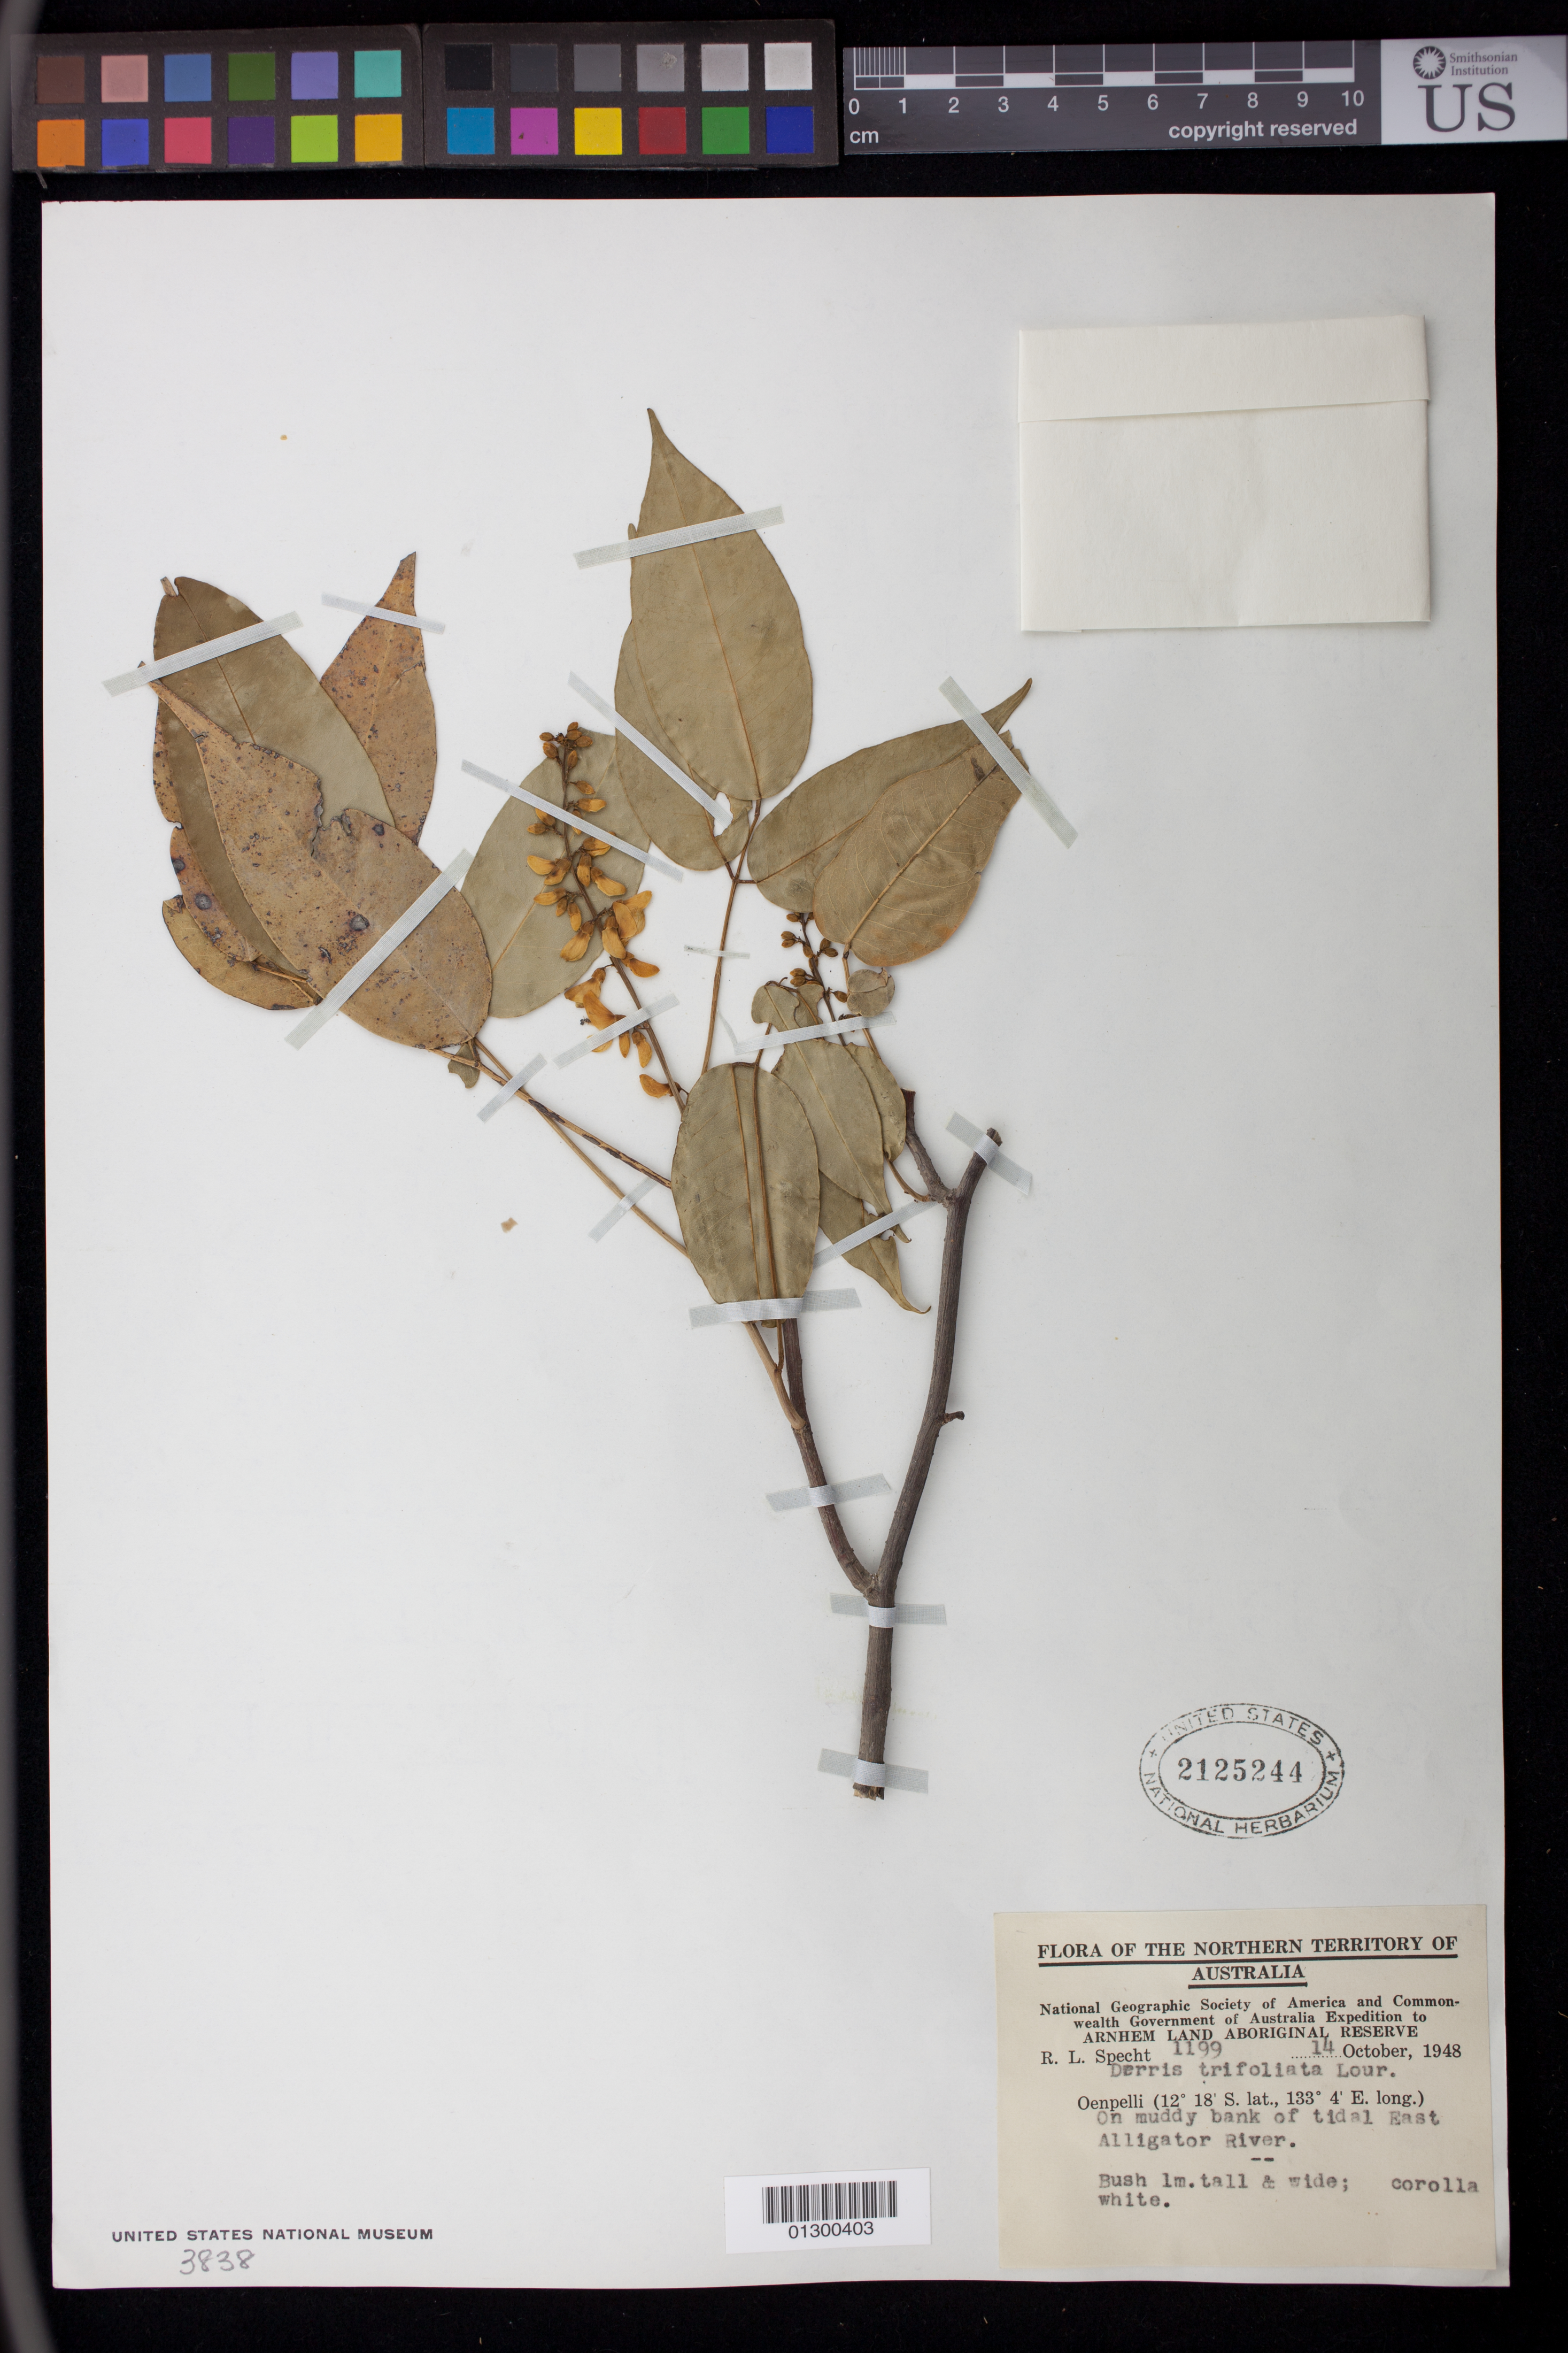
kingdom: Plantae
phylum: Tracheophyta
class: Magnoliopsida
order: Fabales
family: Fabaceae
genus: Derris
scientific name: Derris trifoliata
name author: Lour.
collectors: R. L. Specht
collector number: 1199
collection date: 1948-10-14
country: Australia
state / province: Northern Territory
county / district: West Arnhem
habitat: On muddy bank of tidal East Alligator River.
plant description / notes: Bush 1 m. tall and wide; corolla white.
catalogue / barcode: US 2125244